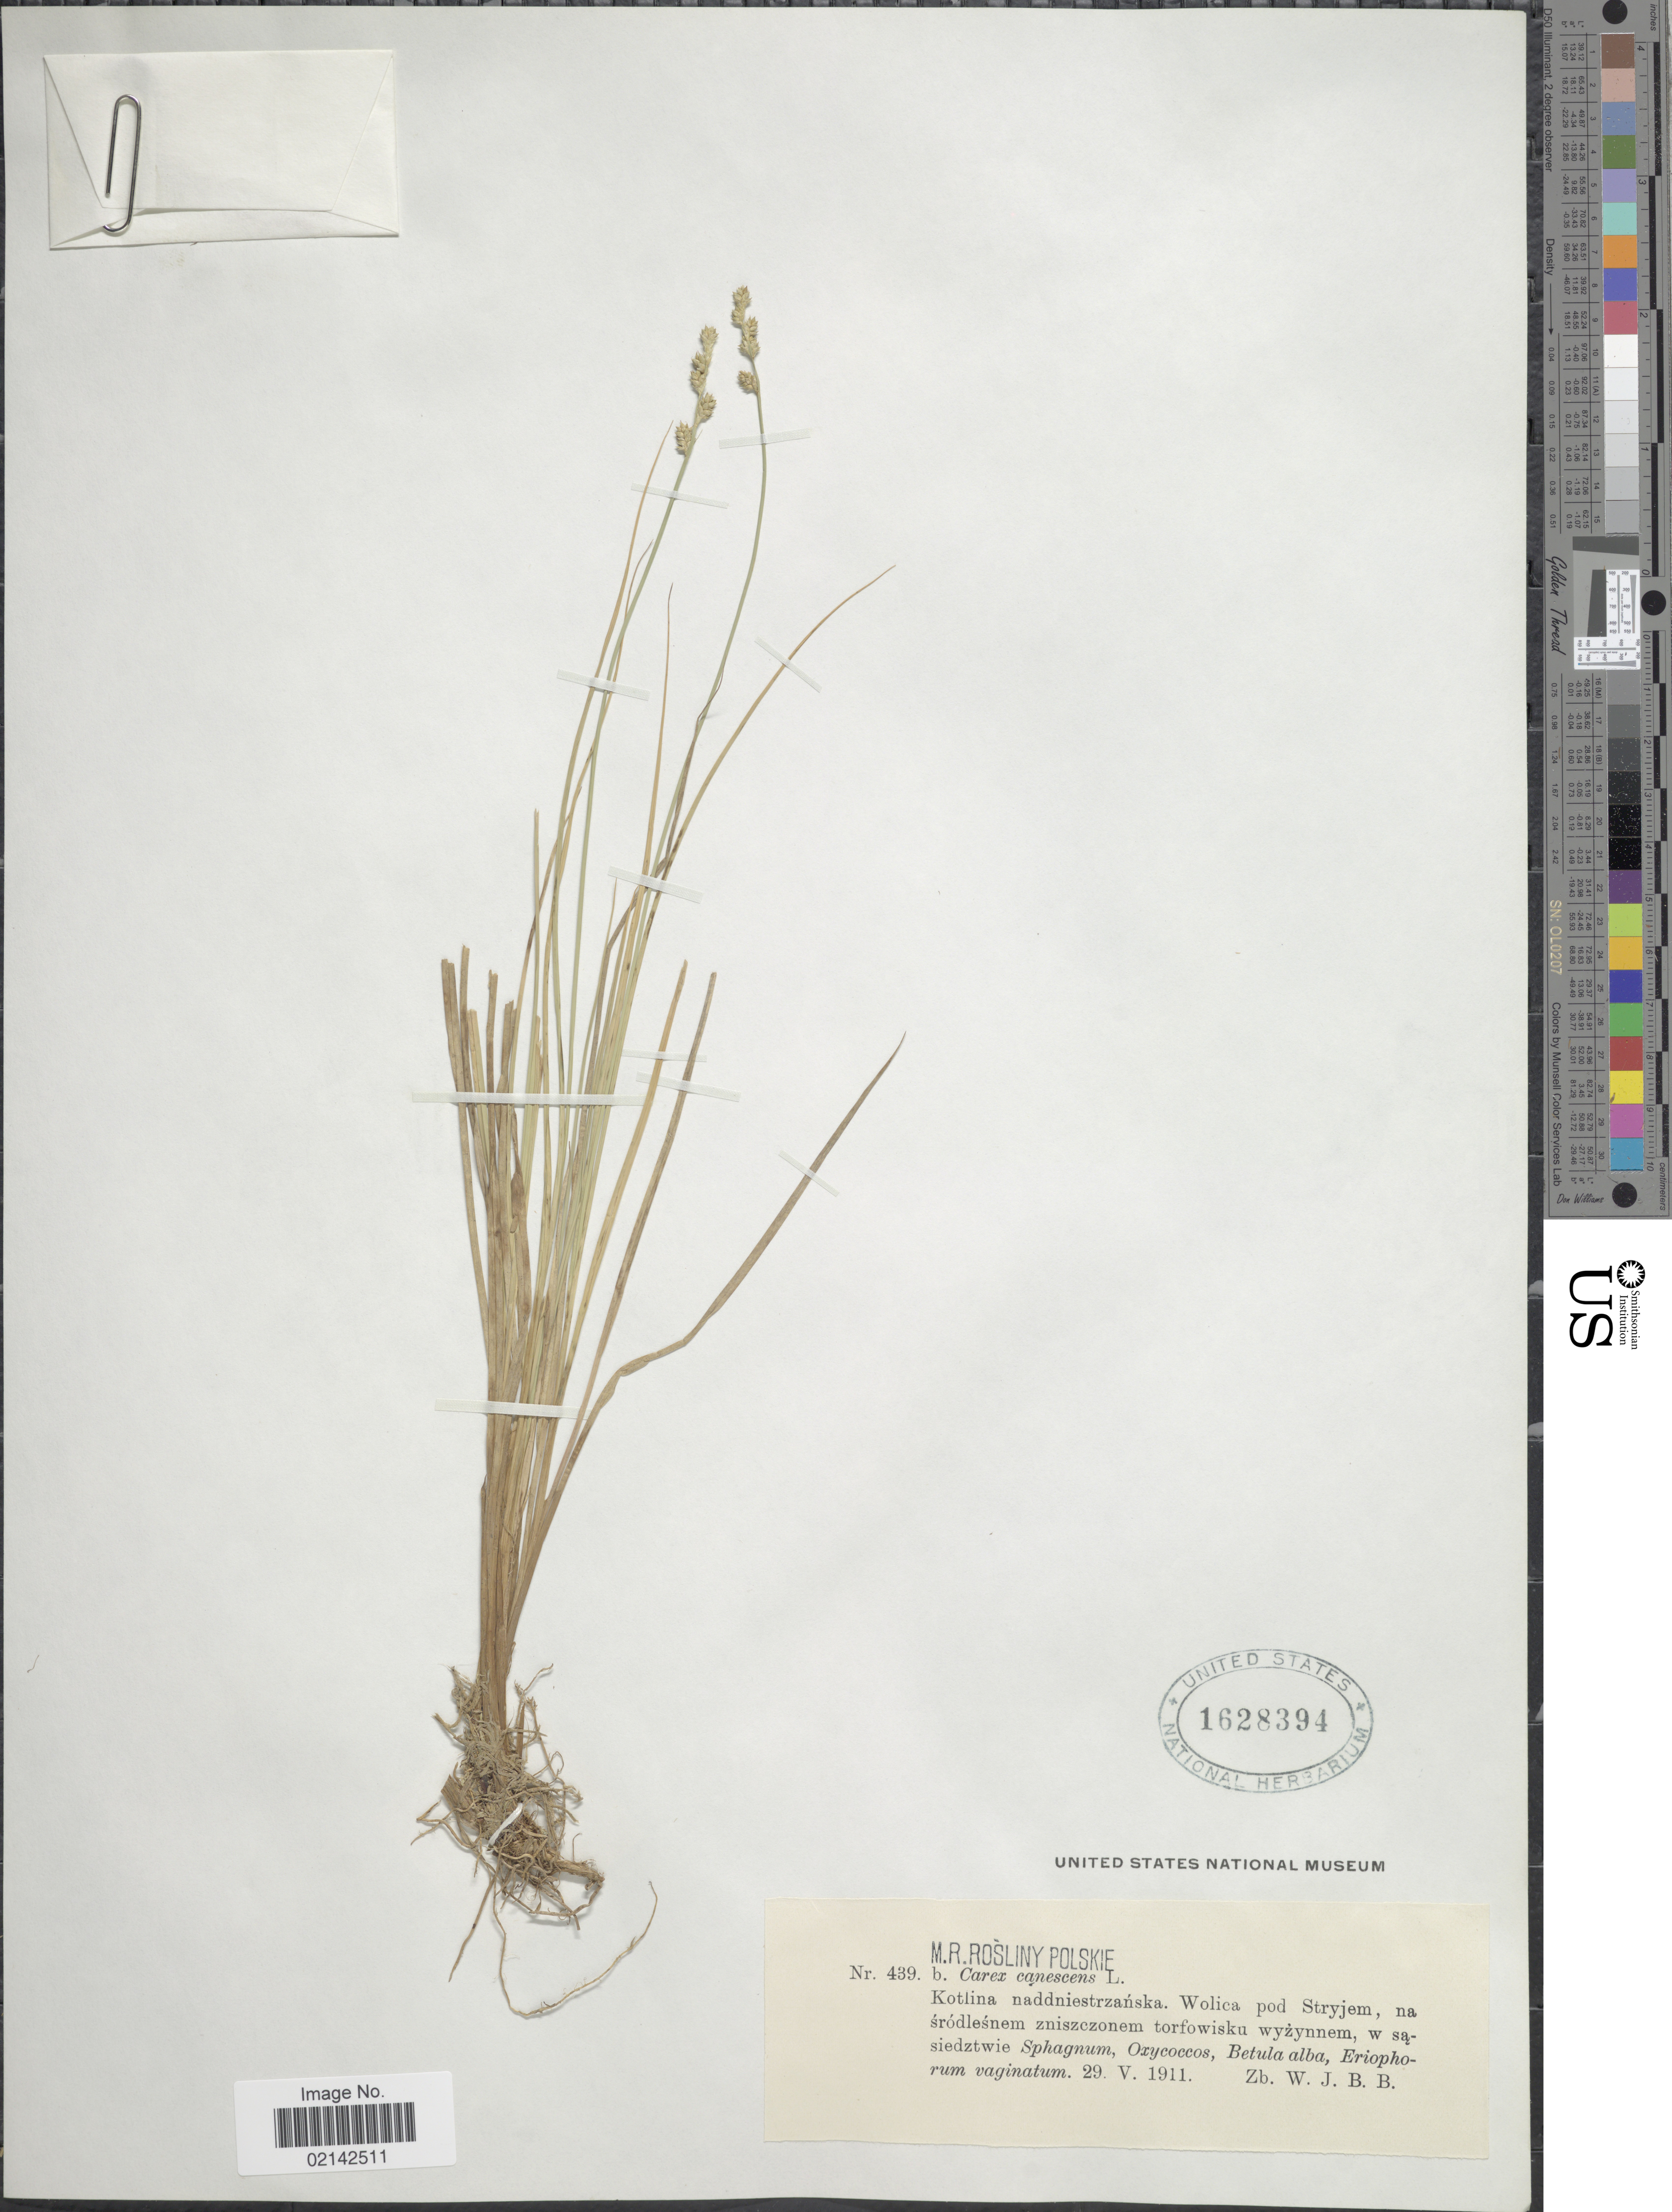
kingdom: Plantae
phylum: Tracheophyta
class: Liliopsida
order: Poales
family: Cyperaceae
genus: Carex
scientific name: Carex canescens var. canescens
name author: L.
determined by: Strong, Mark T., (BOT), Smithsonian Institution - National Museum of Natural History (UNITED STATES)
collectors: W. J. B. B.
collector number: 439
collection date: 1911-05-29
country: Poland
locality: Kotlina naddniestrzanska. Wolica pod Stryjem.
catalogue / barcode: US 1628394